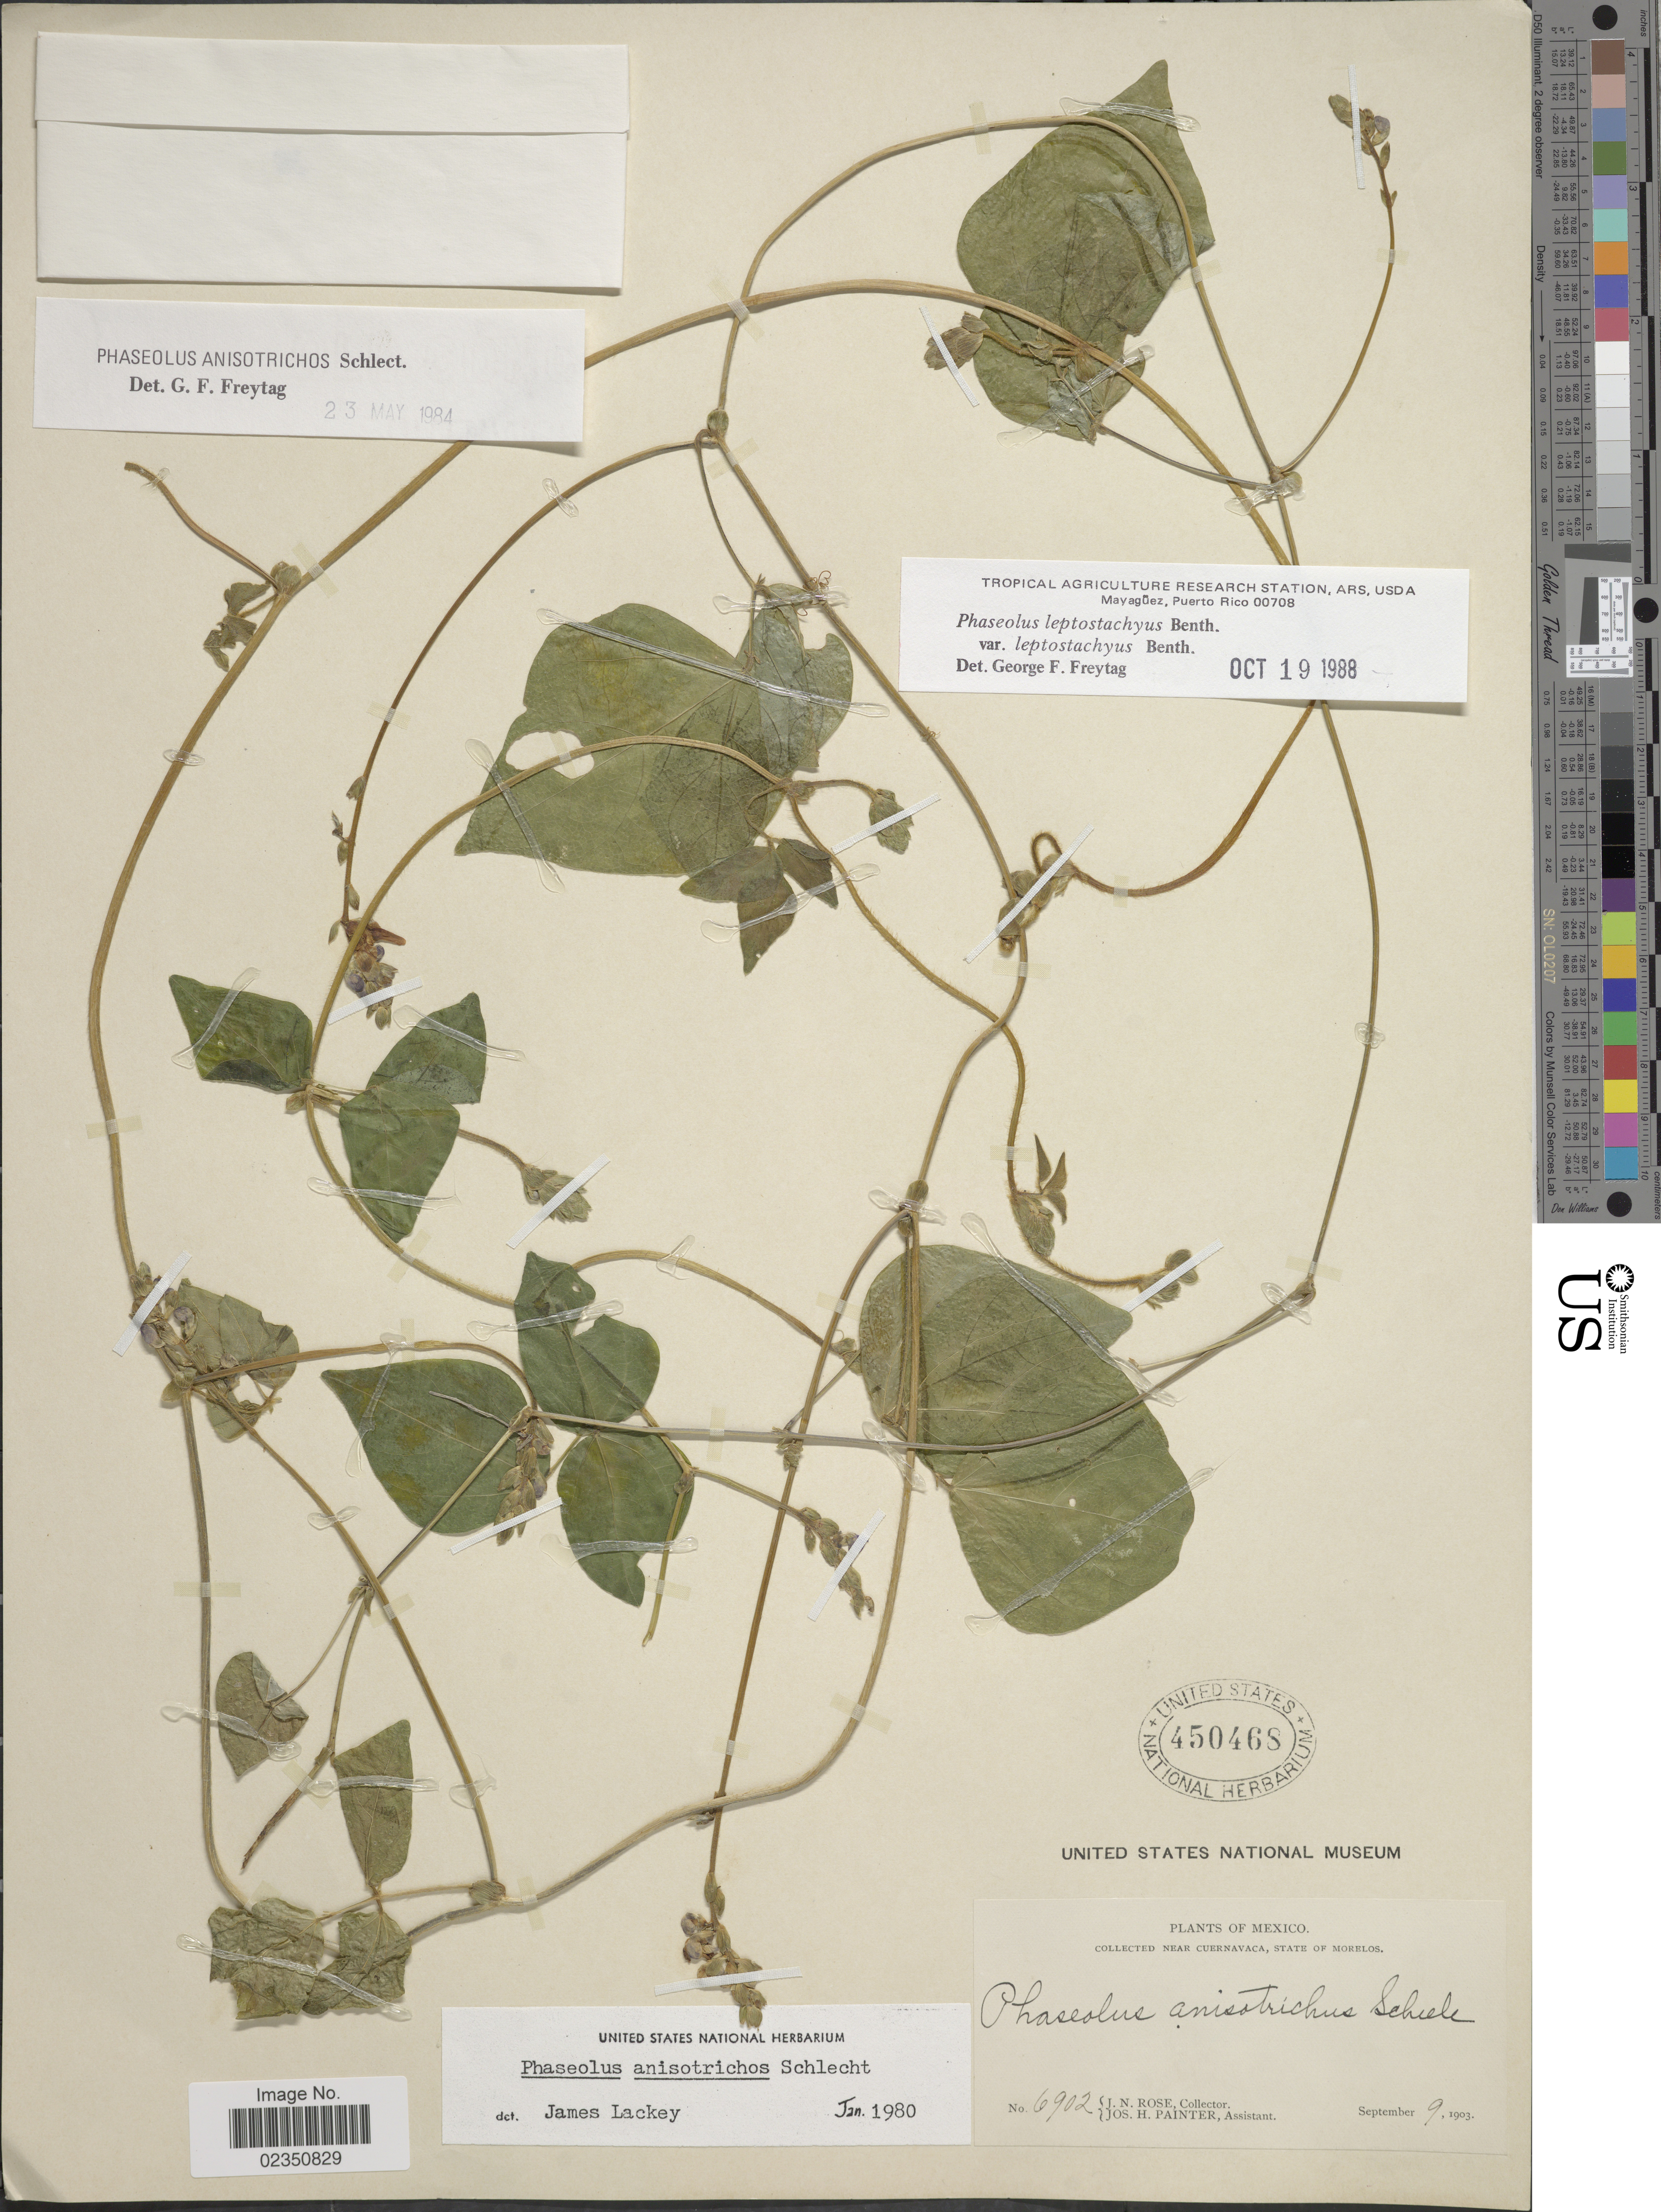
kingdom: Plantae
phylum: Tracheophyta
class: Magnoliopsida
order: Fabales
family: Fabaceae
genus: Phaseolus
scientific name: Phaseolus leptostachyus var. leptostachyus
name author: Benth.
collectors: J. N. Rose & J. H. Painter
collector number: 6902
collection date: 1903-09-09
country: Mexico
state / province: Morelos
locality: Near Cuernavaca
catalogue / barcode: US 450468